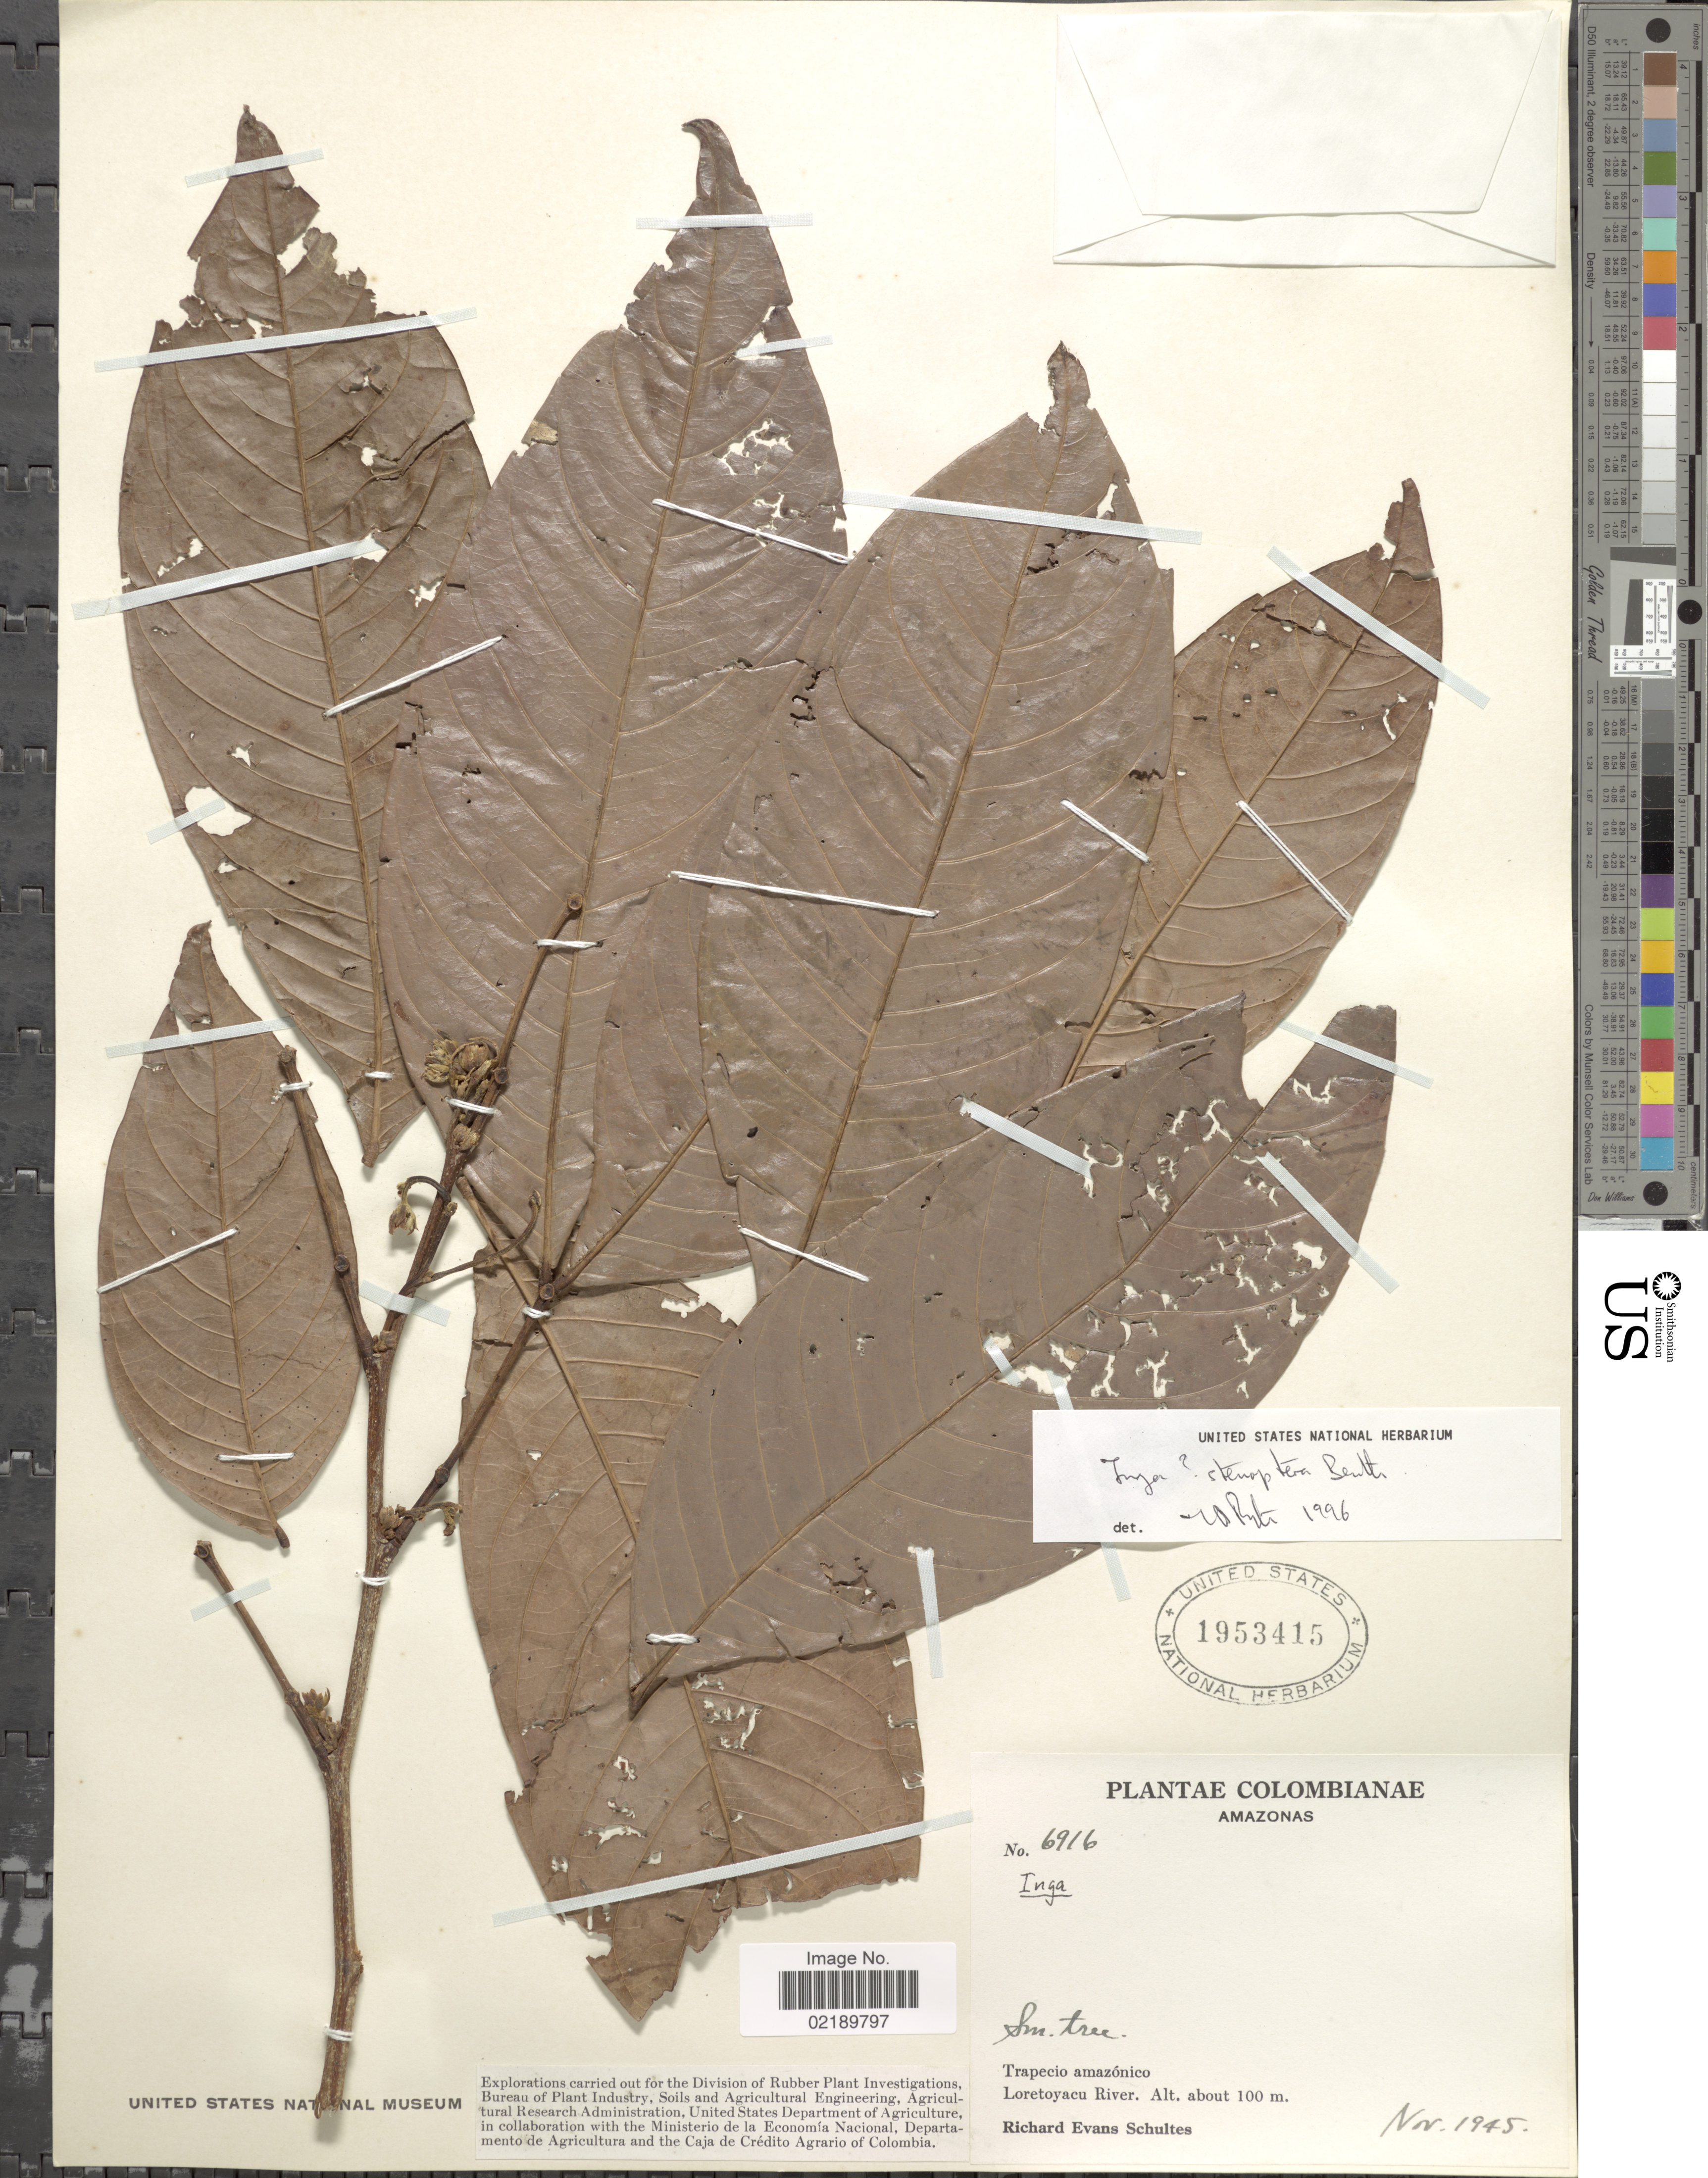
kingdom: Plantae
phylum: Tracheophyta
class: Magnoliopsida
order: Fabales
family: Fabaceae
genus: Inga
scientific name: Inga stenoptera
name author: Benth.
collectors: R. E. Schultes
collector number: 6916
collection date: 1945-11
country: Colombia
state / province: Amazônas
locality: Trapecio amazónico. Loretoyacu River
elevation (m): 100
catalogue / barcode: US 1953415